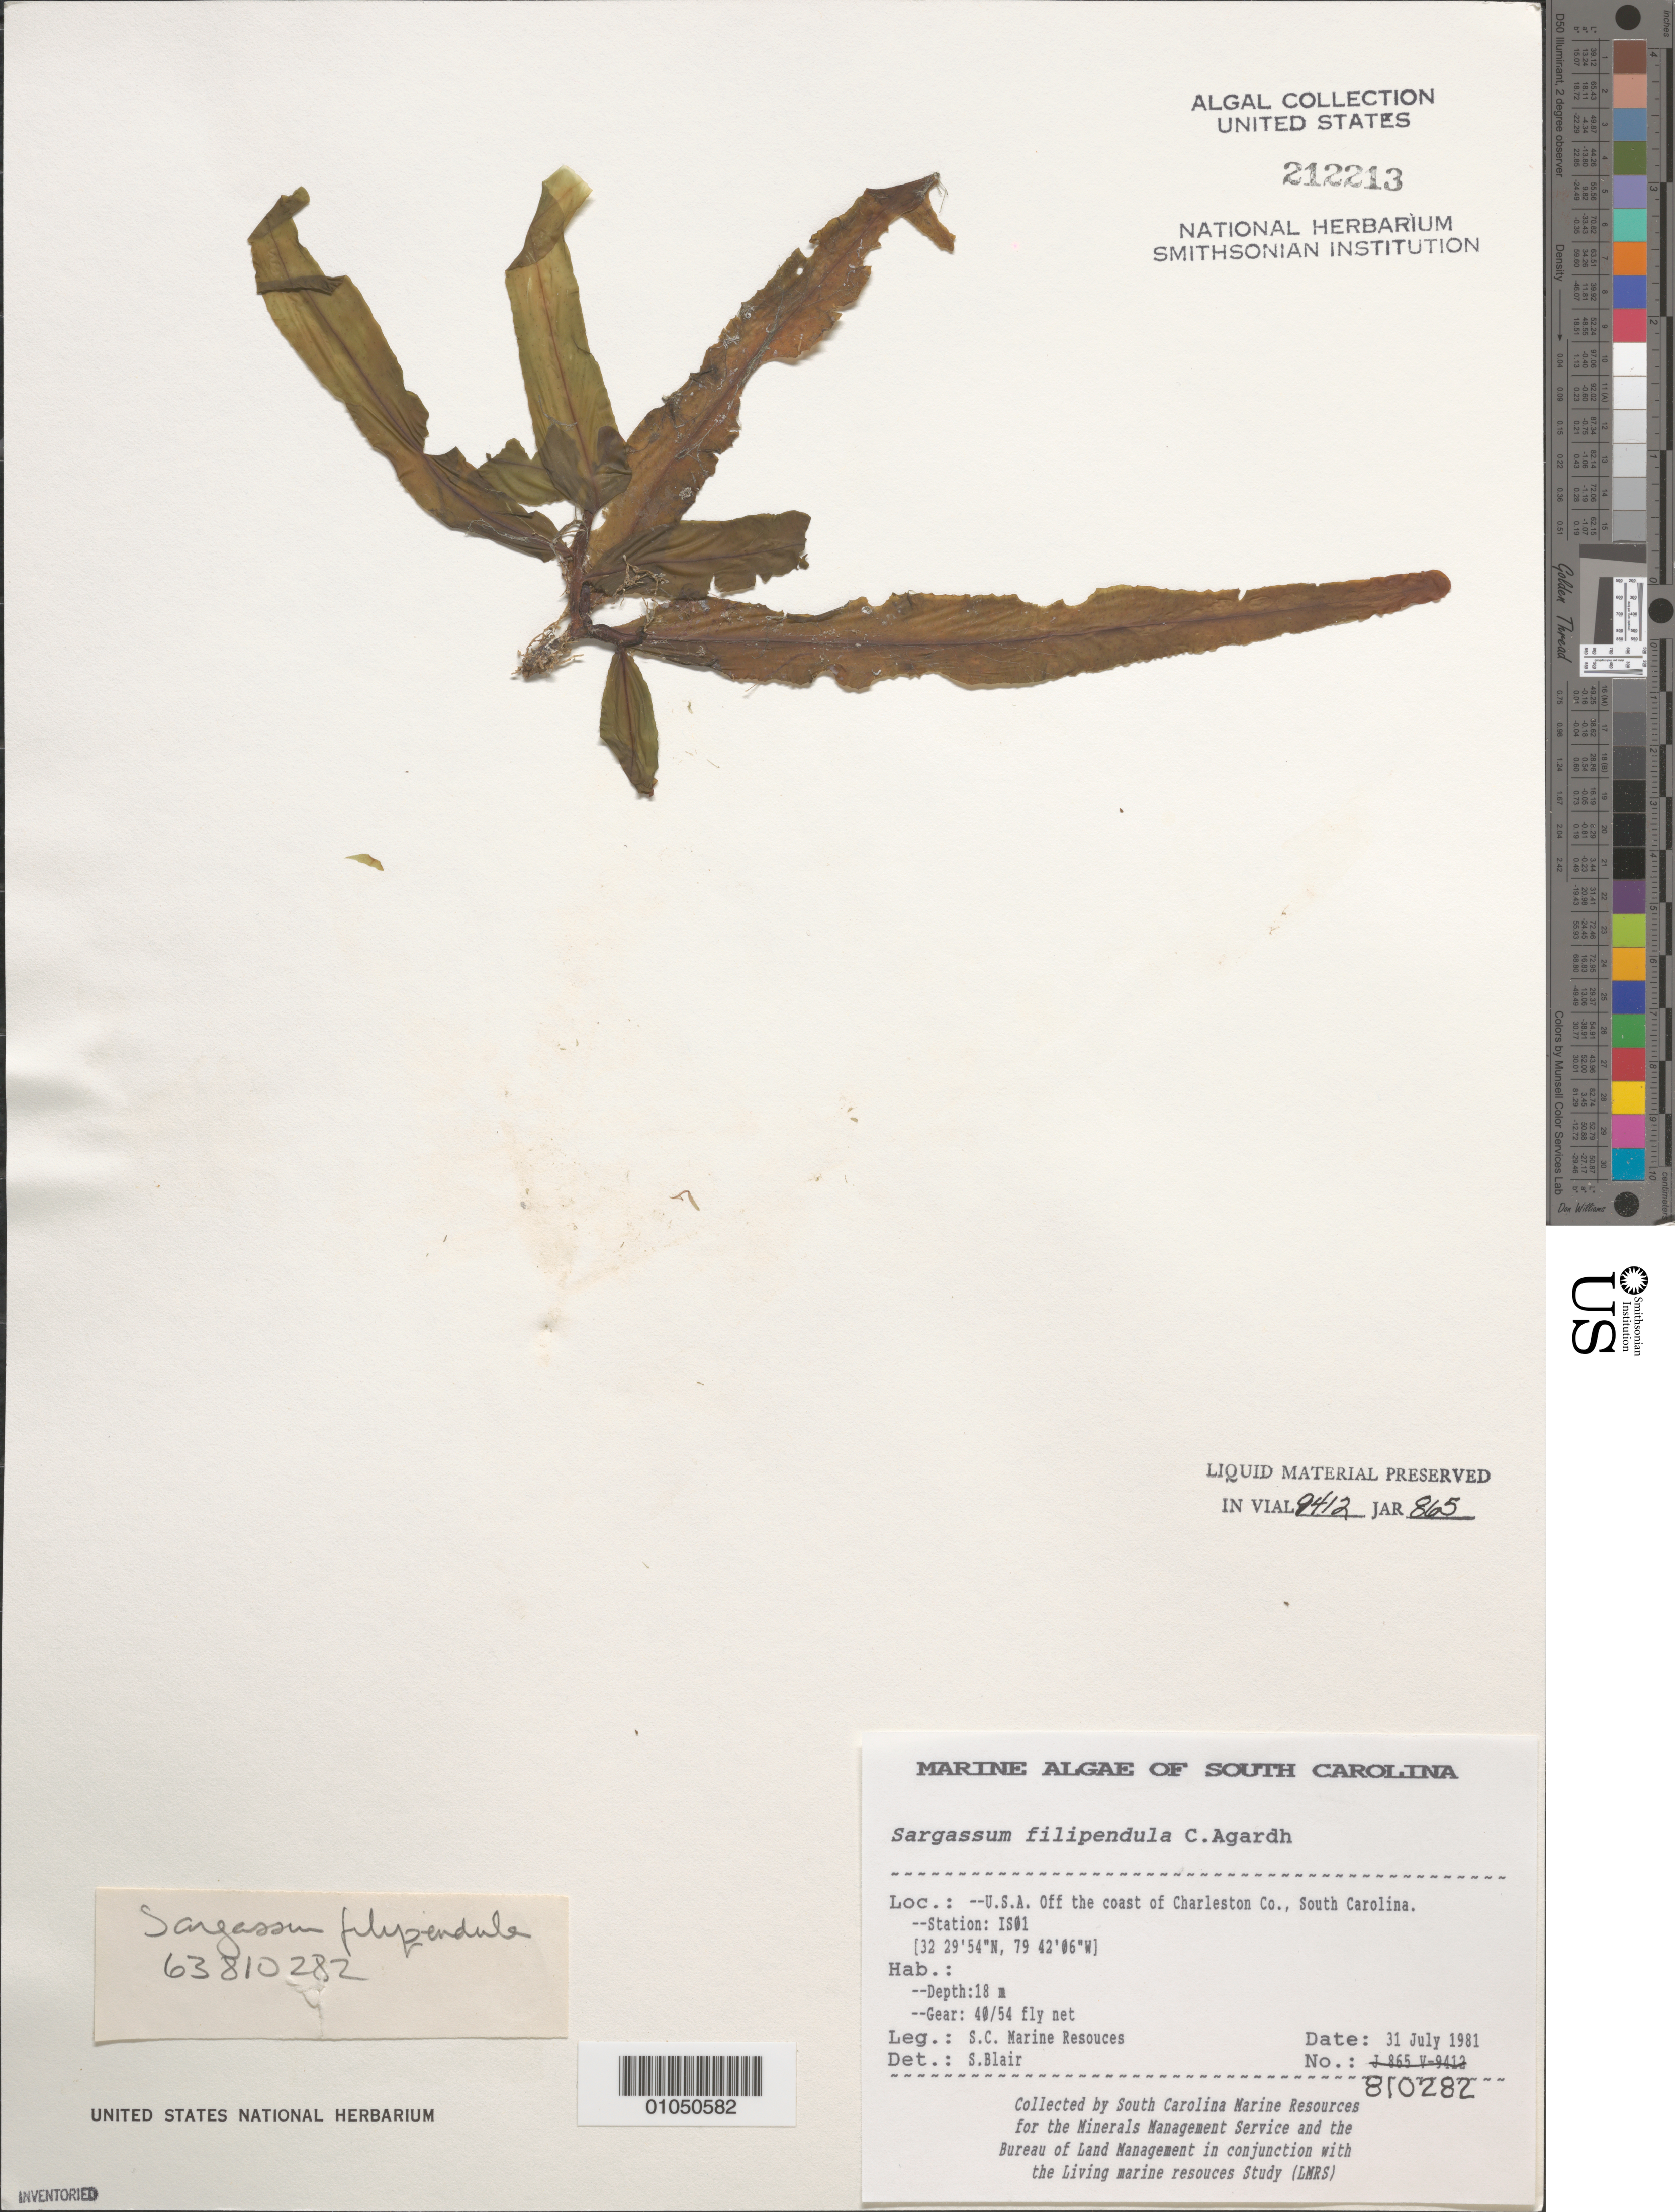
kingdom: Chromista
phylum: Ochrophyta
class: Phaeophyceae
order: Fucales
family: Sargassaceae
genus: Sargassum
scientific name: Sargassum filipendula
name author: C. Agardh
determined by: Blair, S. M.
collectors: South Carolina Marine Resources for BLM/MMS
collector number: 810282 Station IS01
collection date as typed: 31 Jul 1981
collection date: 1981-07-31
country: United States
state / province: South Carolina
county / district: Charleston County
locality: Off coast of Charleston County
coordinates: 32 29'54"N, 79 42'06"W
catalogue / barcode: US 212213